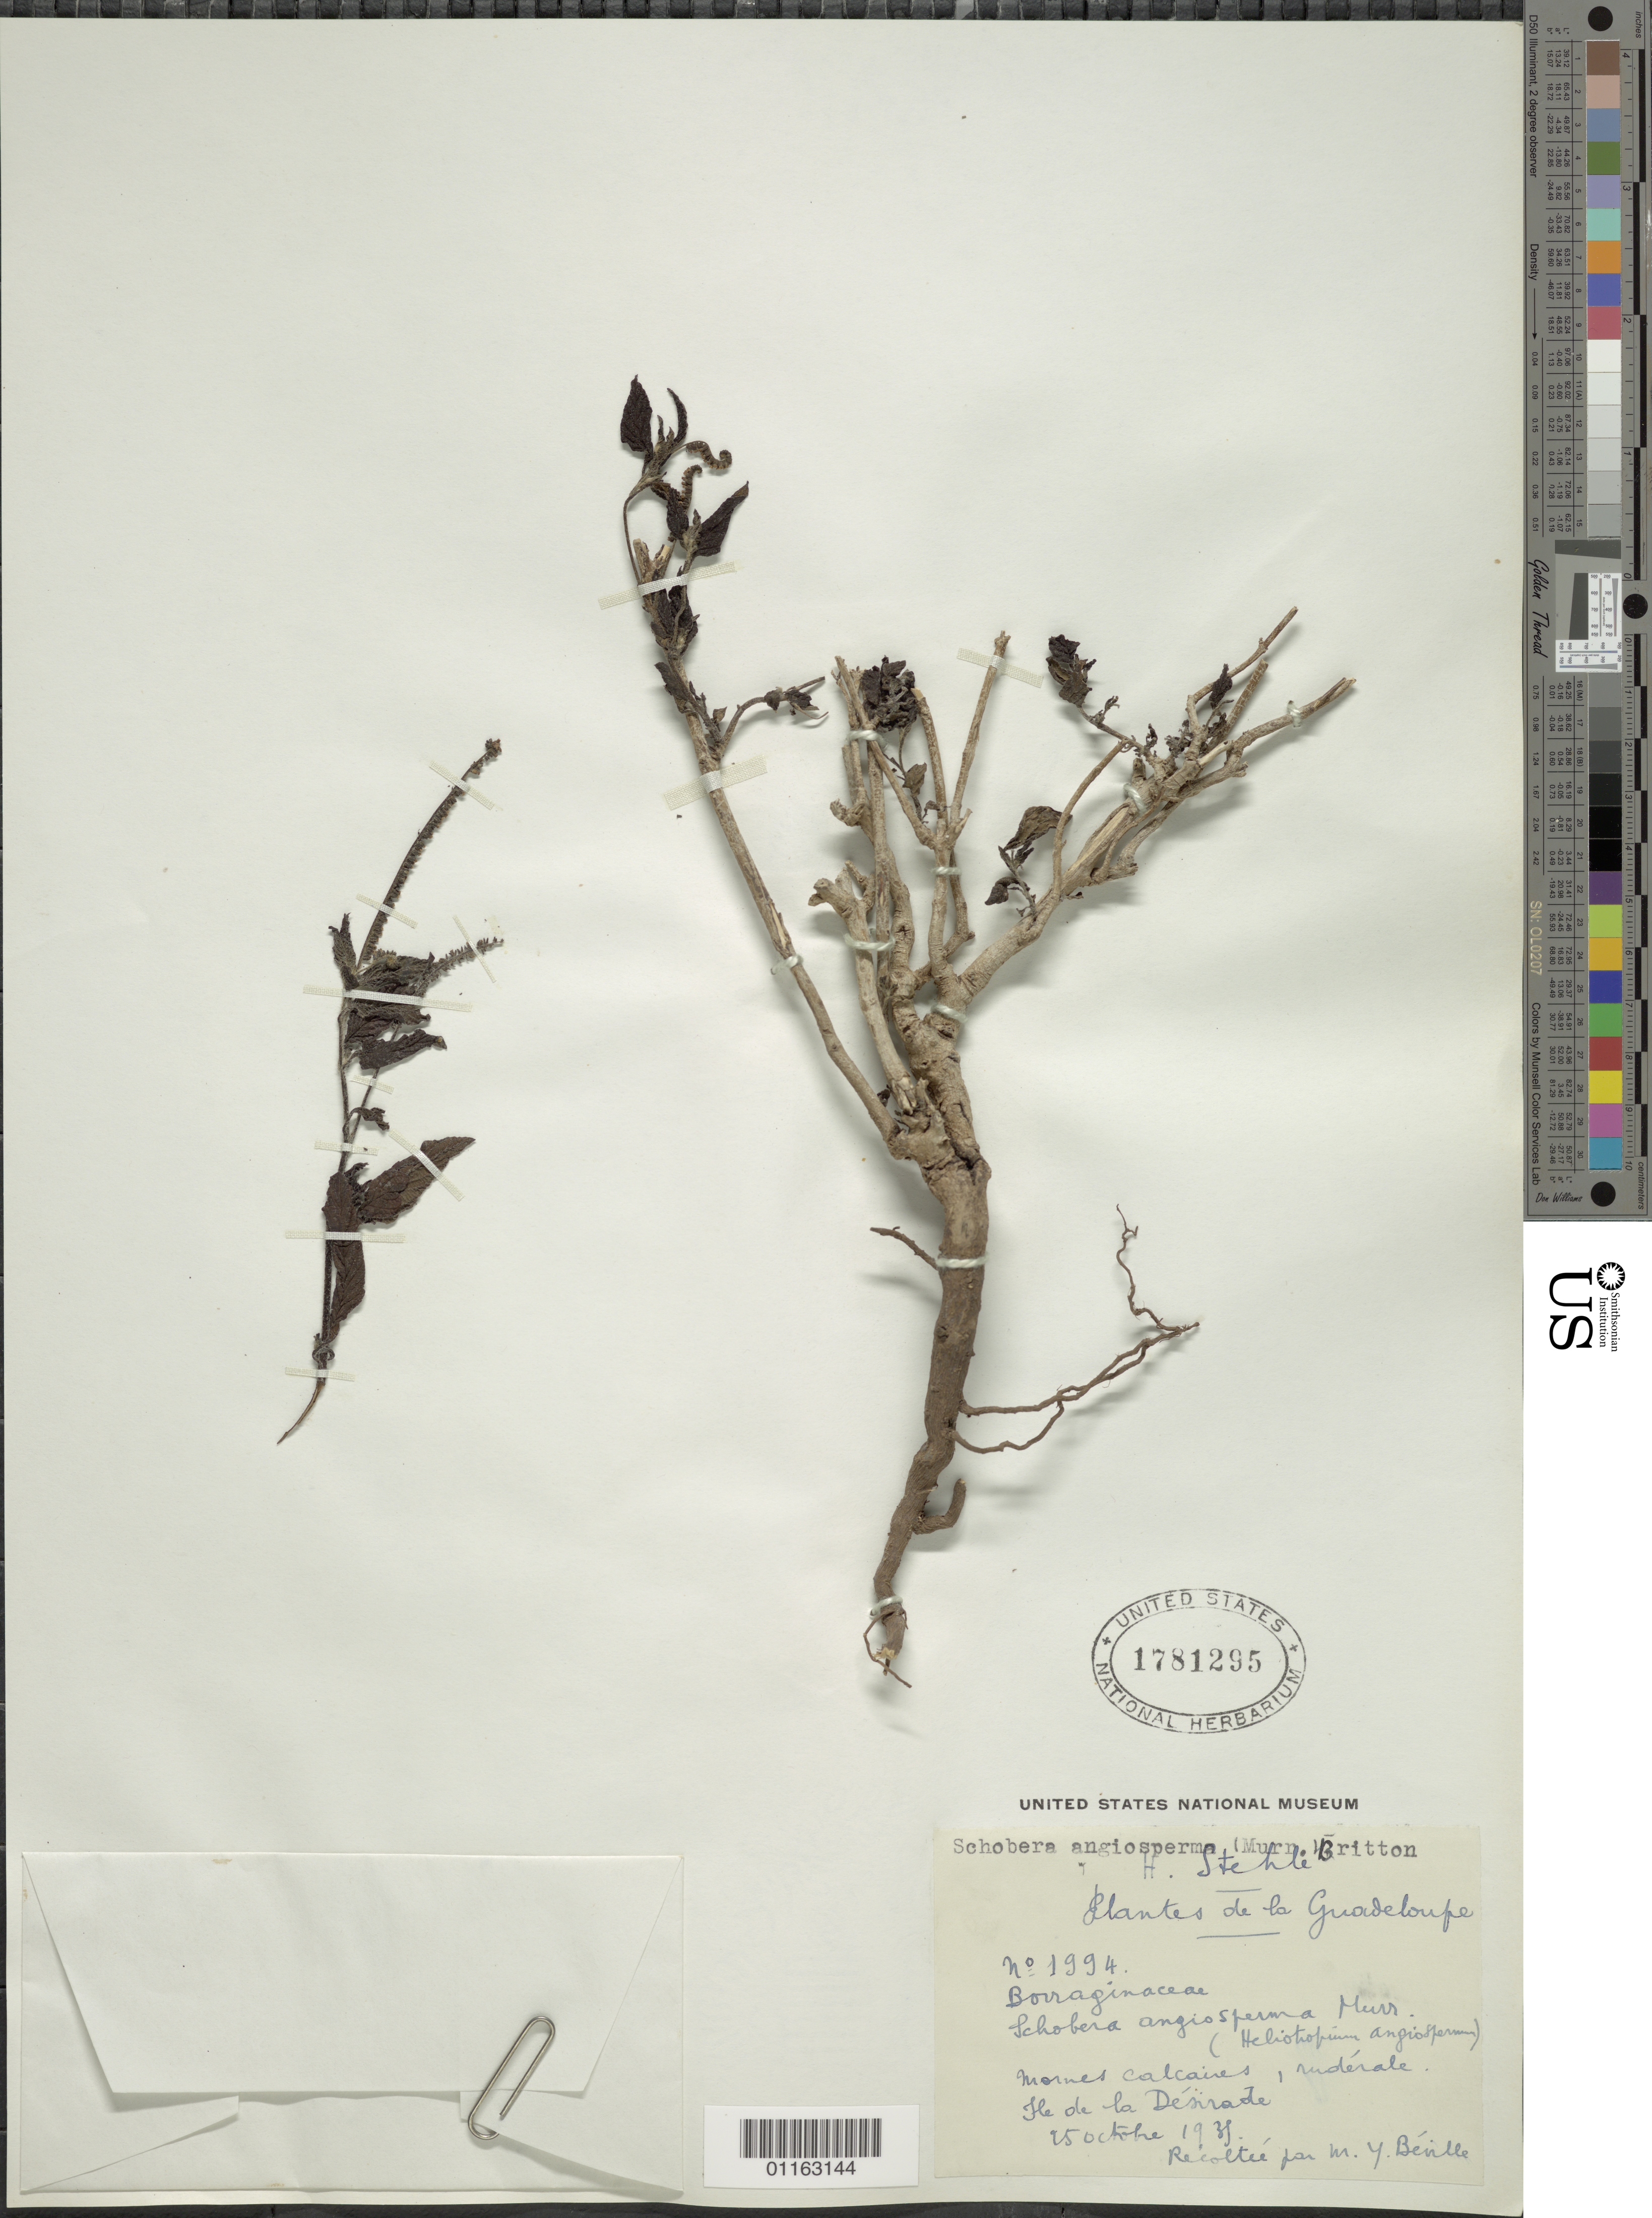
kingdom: Plantae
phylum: Tracheophyta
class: Magnoliopsida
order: Boraginales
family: Heliotropiaceae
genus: Schobera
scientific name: Schobera angiosperma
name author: (Murr.) Britton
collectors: H. Stehlé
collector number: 1994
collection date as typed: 25 Oct 1931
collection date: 1931-10-25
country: Guadeloupe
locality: Mornes Calcaires, ruderale He de la Desirate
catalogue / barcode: US 1781295